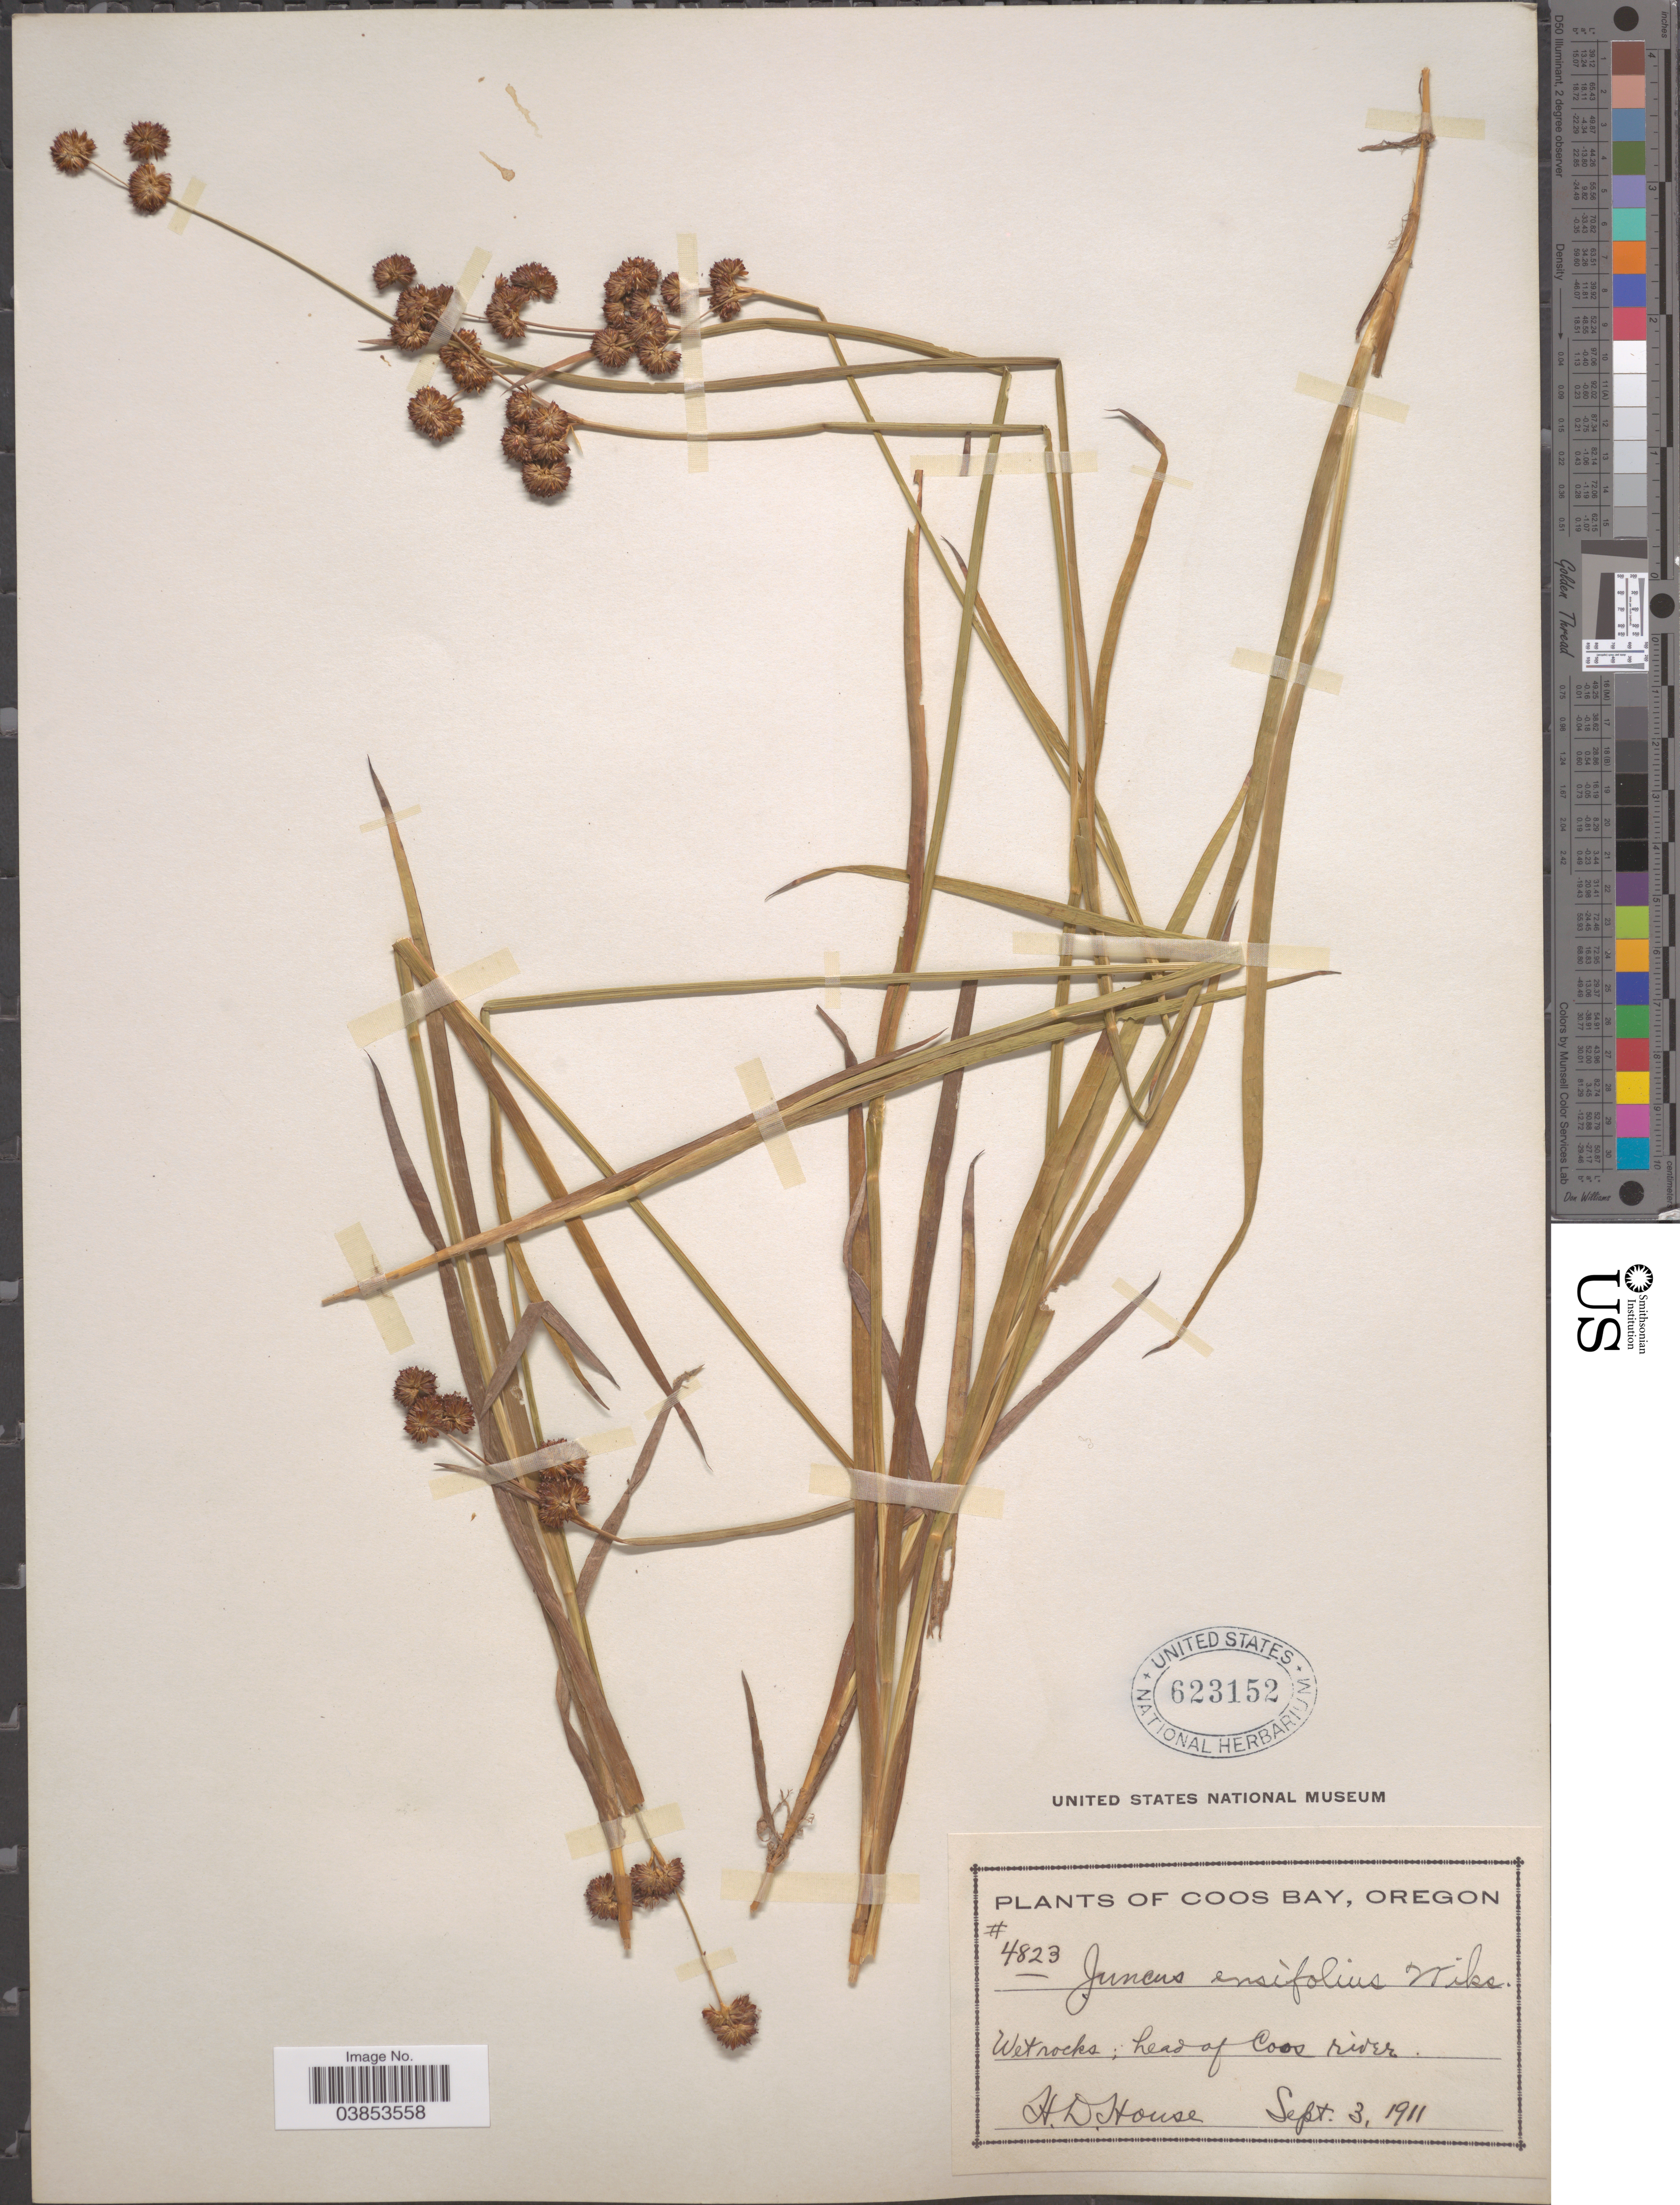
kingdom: Plantae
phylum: Tracheophyta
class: Liliopsida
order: Poales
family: Juncaceae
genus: Juncus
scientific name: Juncus ensifolius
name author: Wikstr.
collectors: H. D. House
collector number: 4823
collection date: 1911-09-03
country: United States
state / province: Oregon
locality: Coos Bay. Head of Coos river.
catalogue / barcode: US 623152